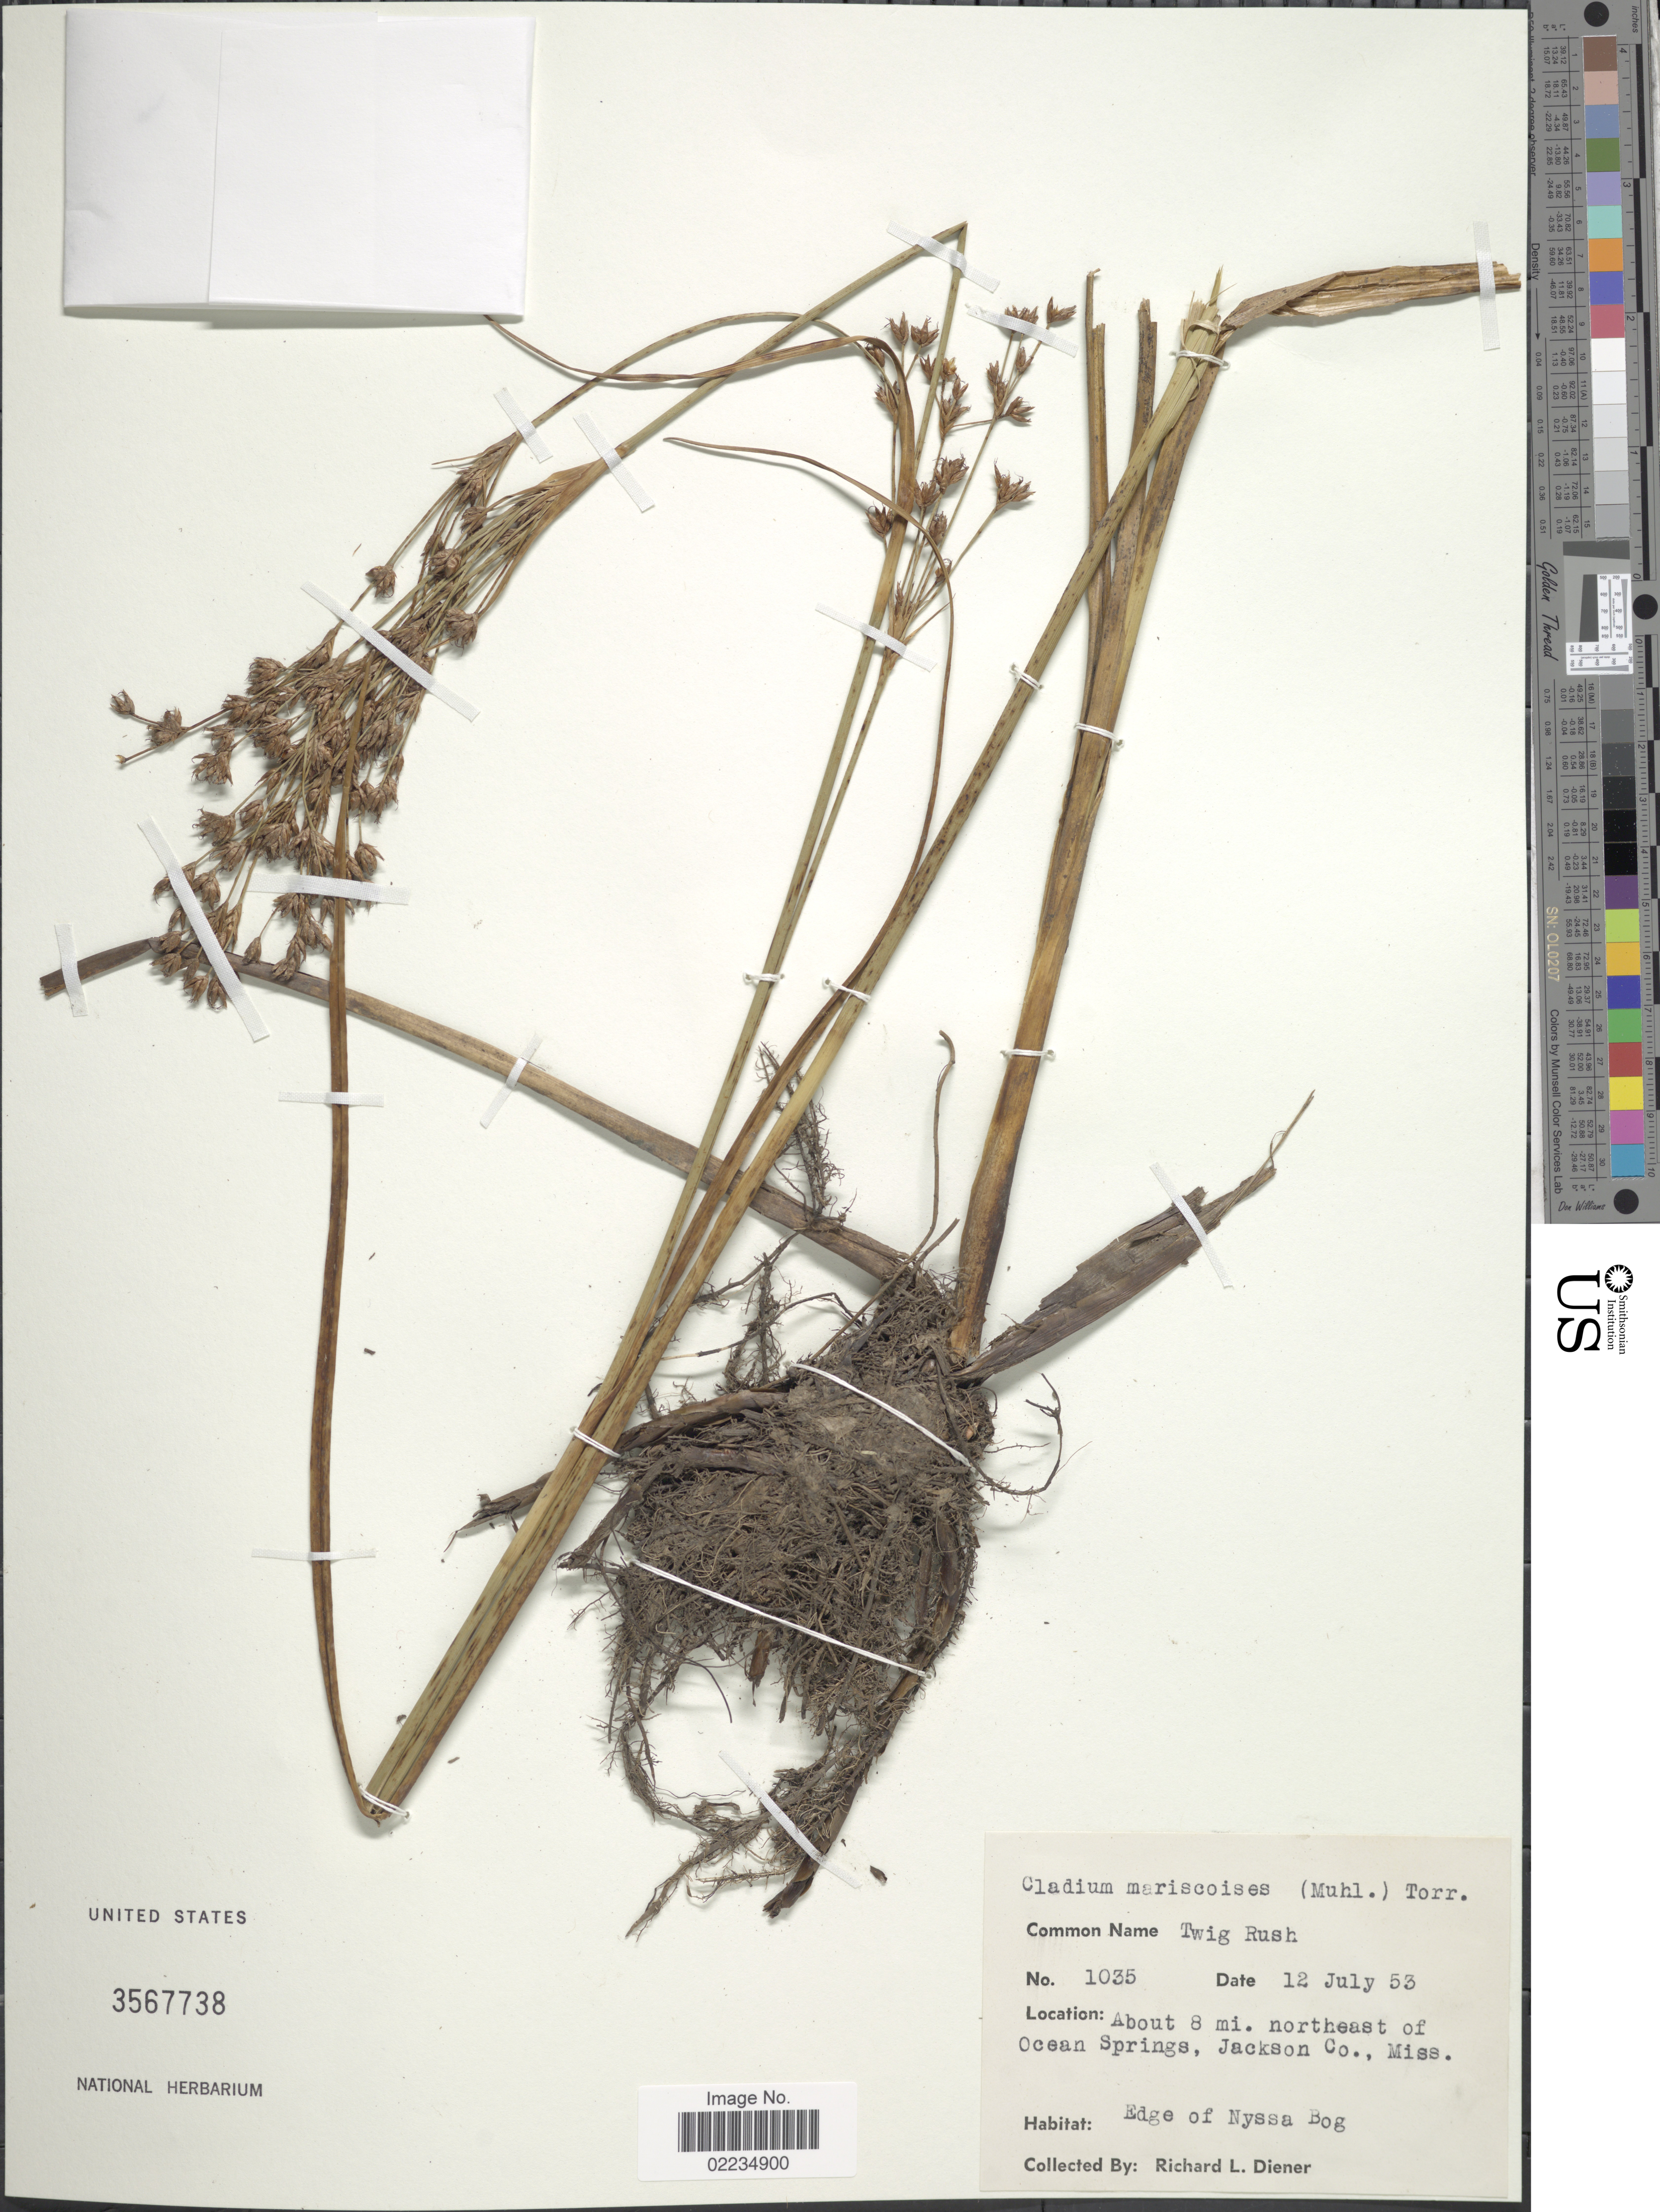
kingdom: Plantae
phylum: Tracheophyta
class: Liliopsida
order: Poales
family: Cyperaceae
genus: Cladium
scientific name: Cladium mariscoides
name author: (Muhl.) Torr.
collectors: R. Diener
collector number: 1035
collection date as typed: Transcribed d/m/y: 12/7/53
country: United States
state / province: Mississippi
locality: About 8 mi. northeast of Ocean Springs, Jackson Co., Miss.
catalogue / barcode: US 3567738